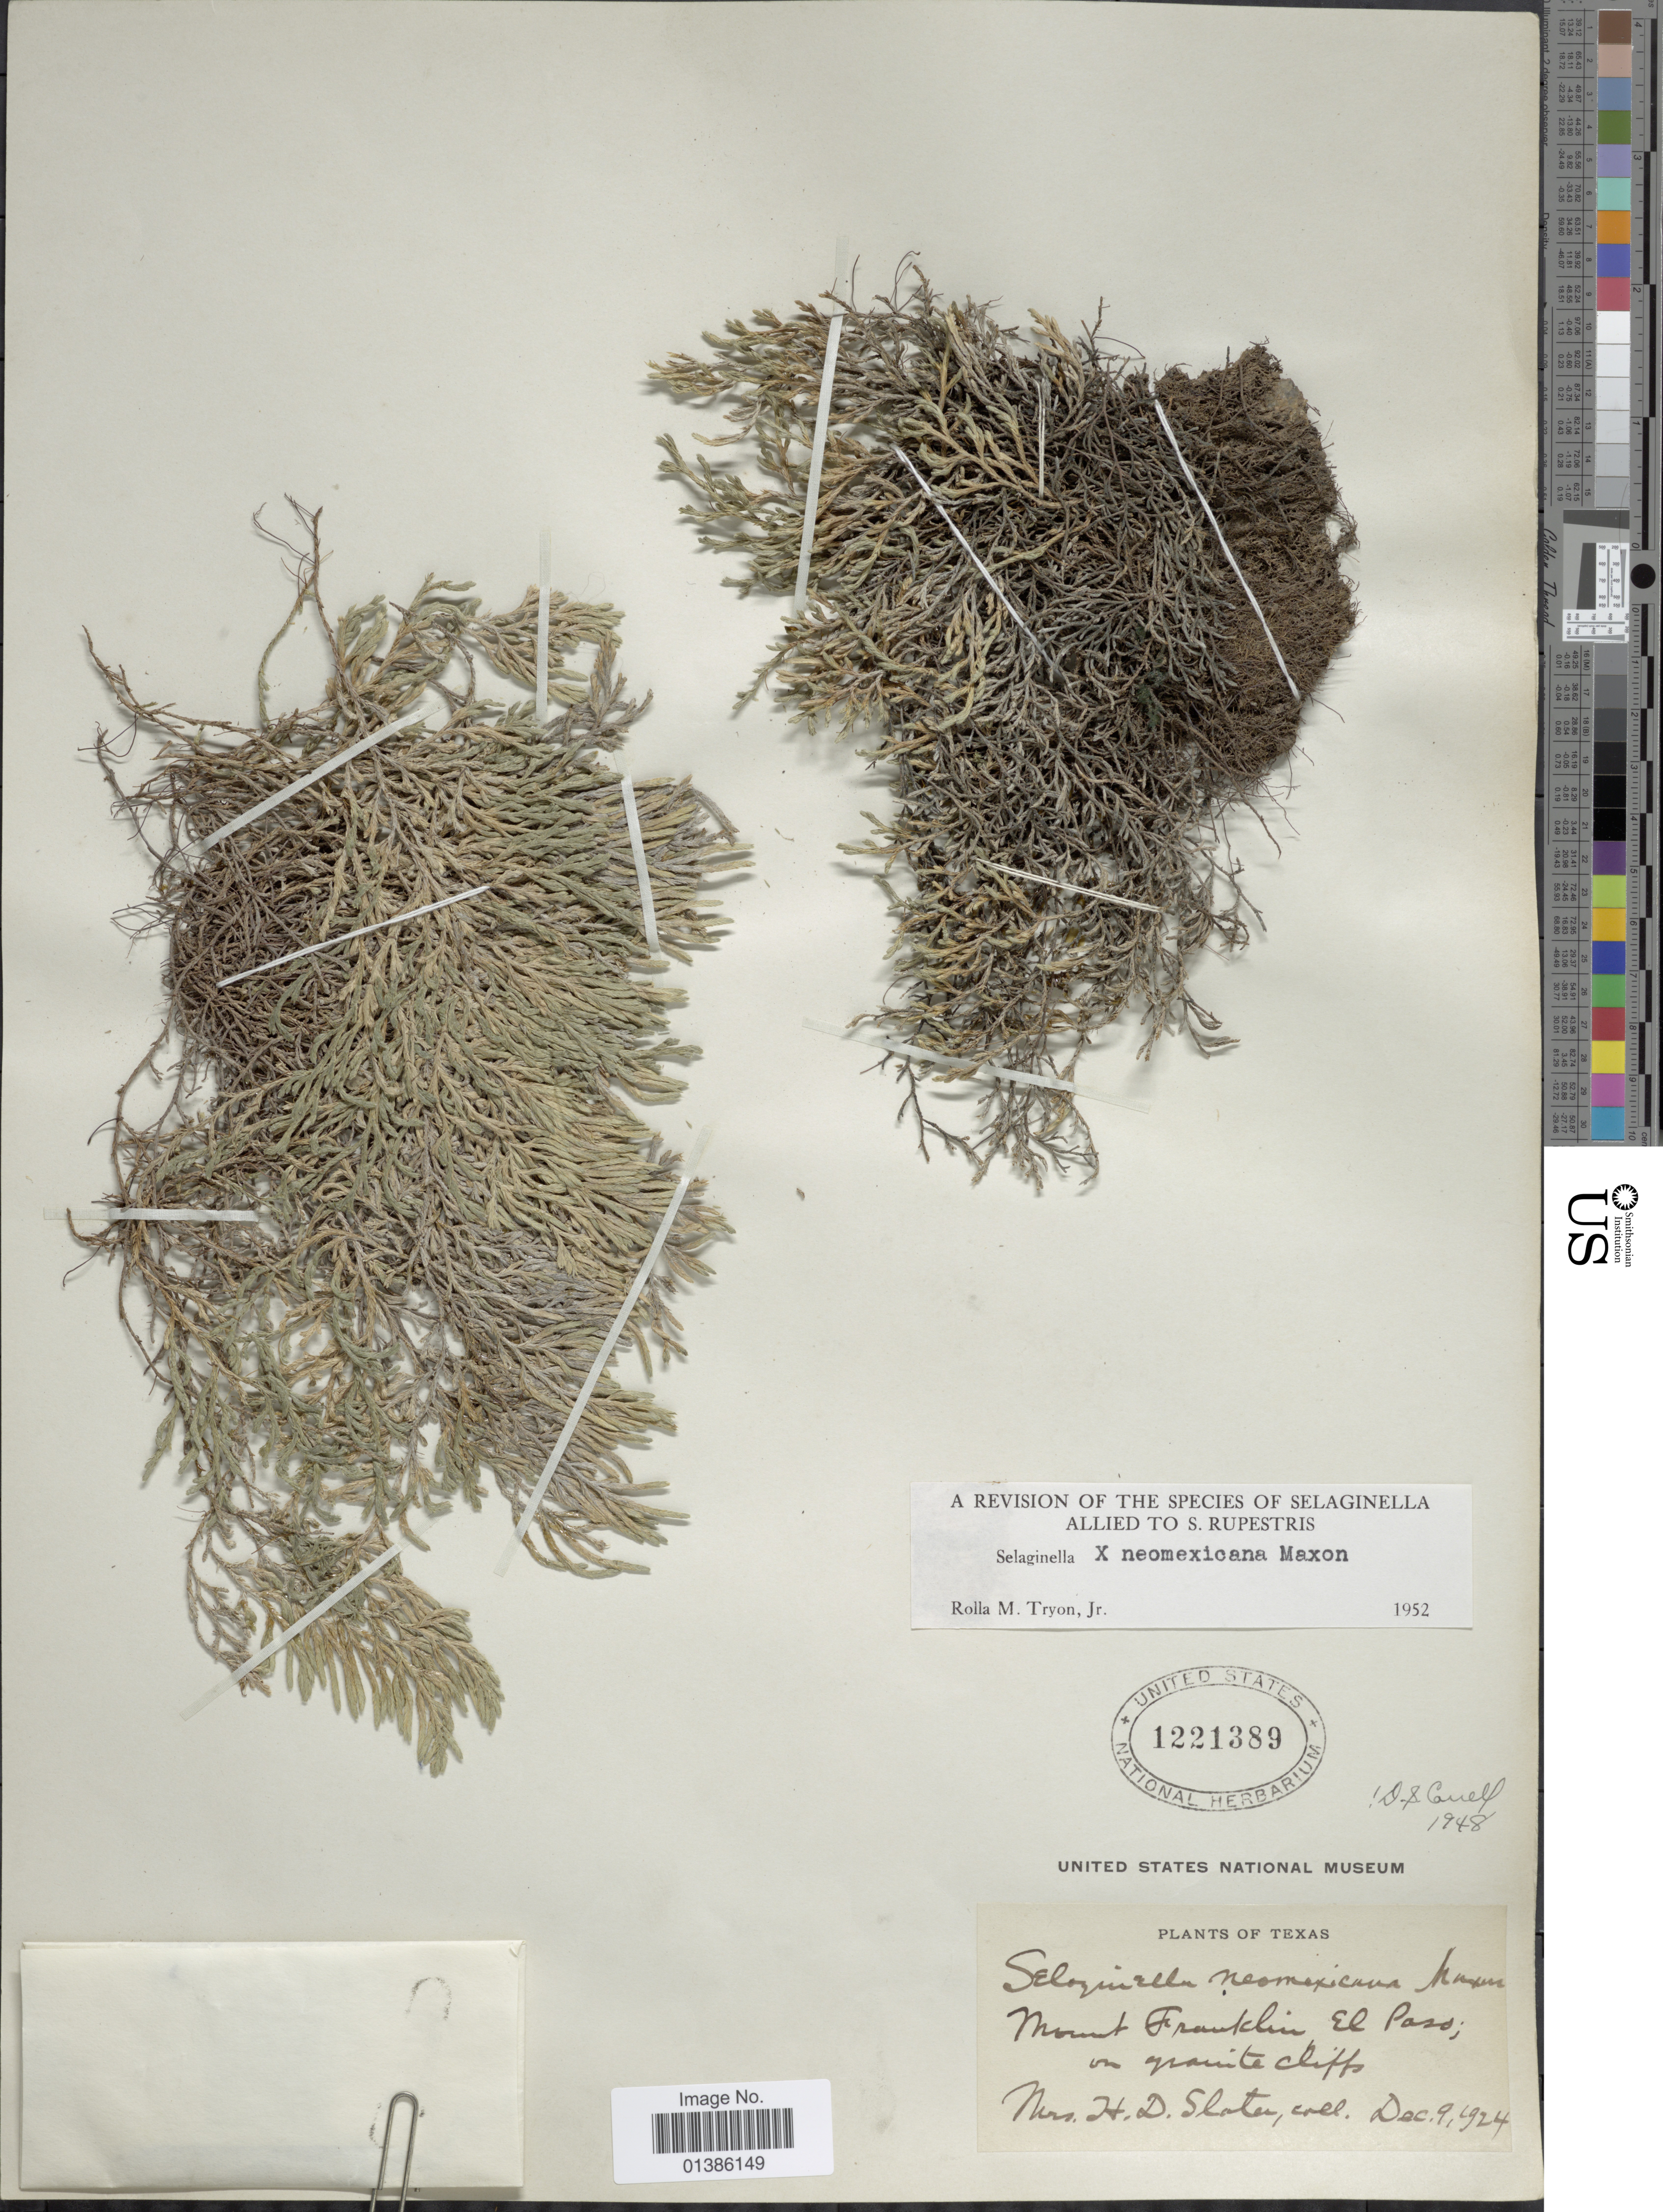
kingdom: Plantae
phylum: Tracheophyta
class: Lycopodiopsida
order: Selaginellales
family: Selaginellaceae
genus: Selaginella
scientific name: Selaginella x neomexicana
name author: Maxon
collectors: H. Slater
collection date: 1924-12-09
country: United States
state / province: Texas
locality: Mount Franklin El Paso.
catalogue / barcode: US 1221389